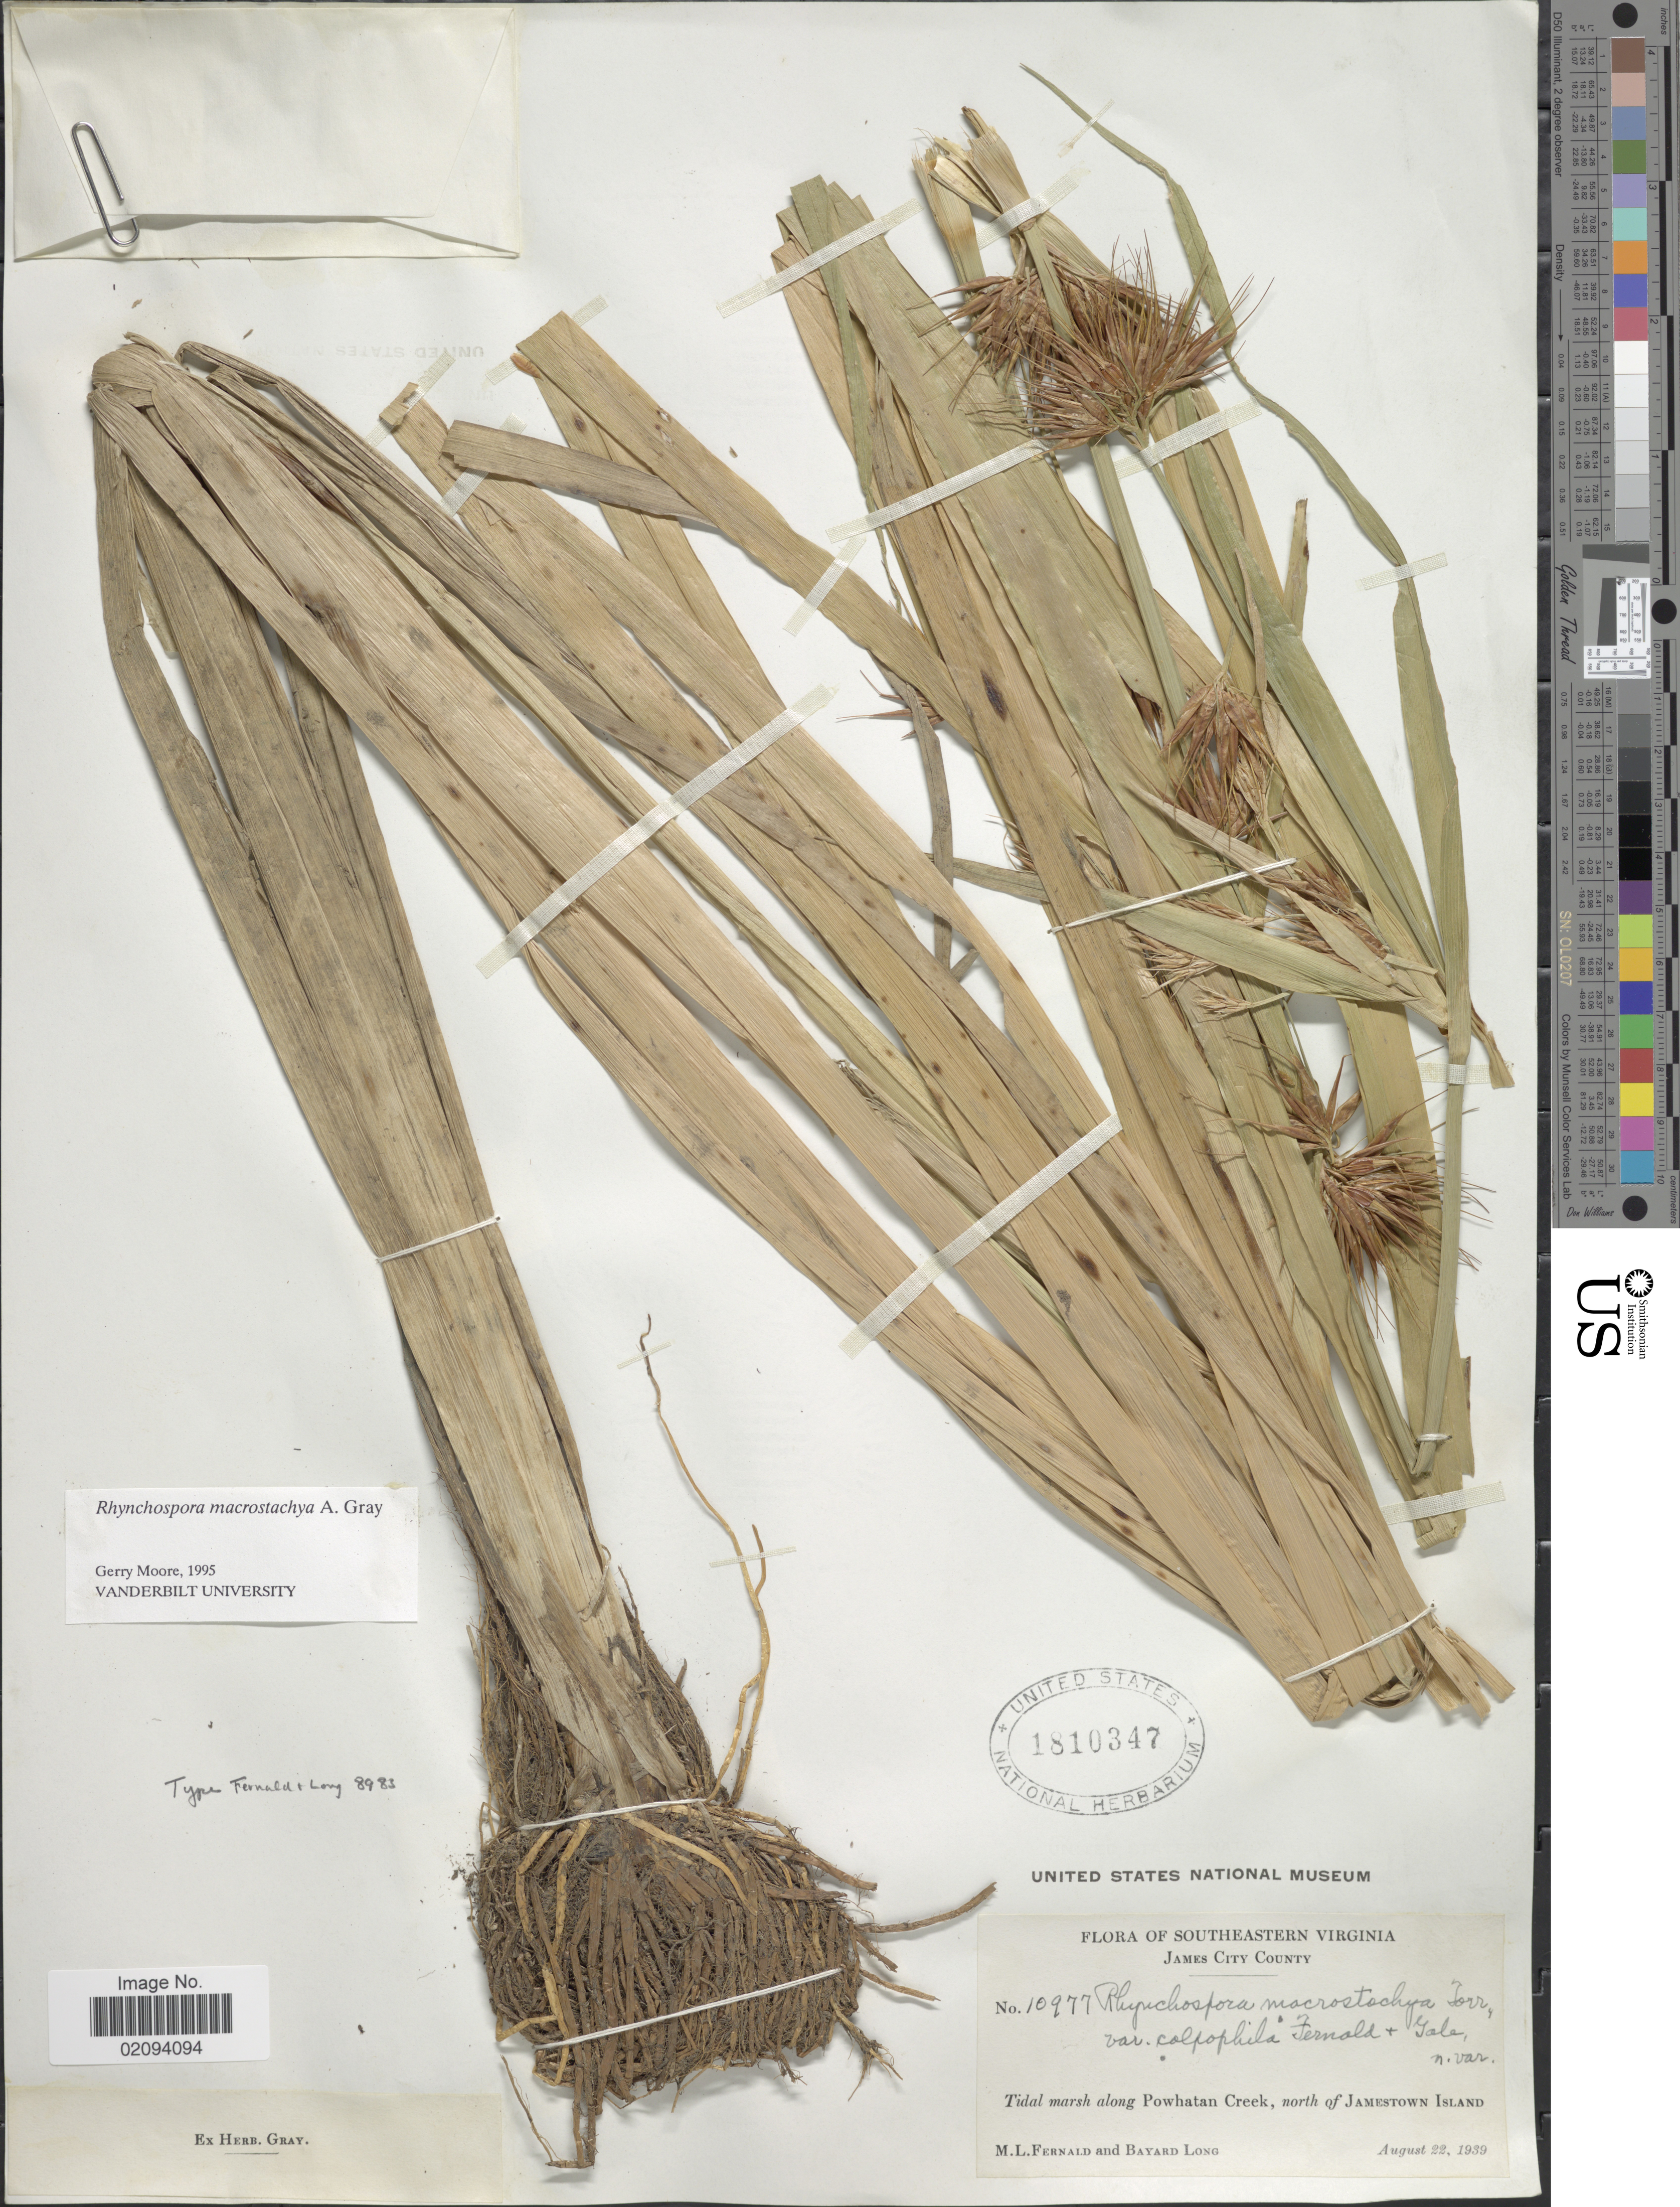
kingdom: Plantae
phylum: Tracheophyta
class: Liliopsida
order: Poales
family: Cyperaceae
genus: Rhynchospora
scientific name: Rhynchospora macrostachya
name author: Torr. ex A. Gray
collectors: M. L. Fernald & B. Long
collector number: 10977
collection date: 1939-08-22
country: United States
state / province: Virginia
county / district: James City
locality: Southeastern Virginia. James City County. Tidal marsh along Powhatan Creek, north of Jamestown Island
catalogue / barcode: US 1810347